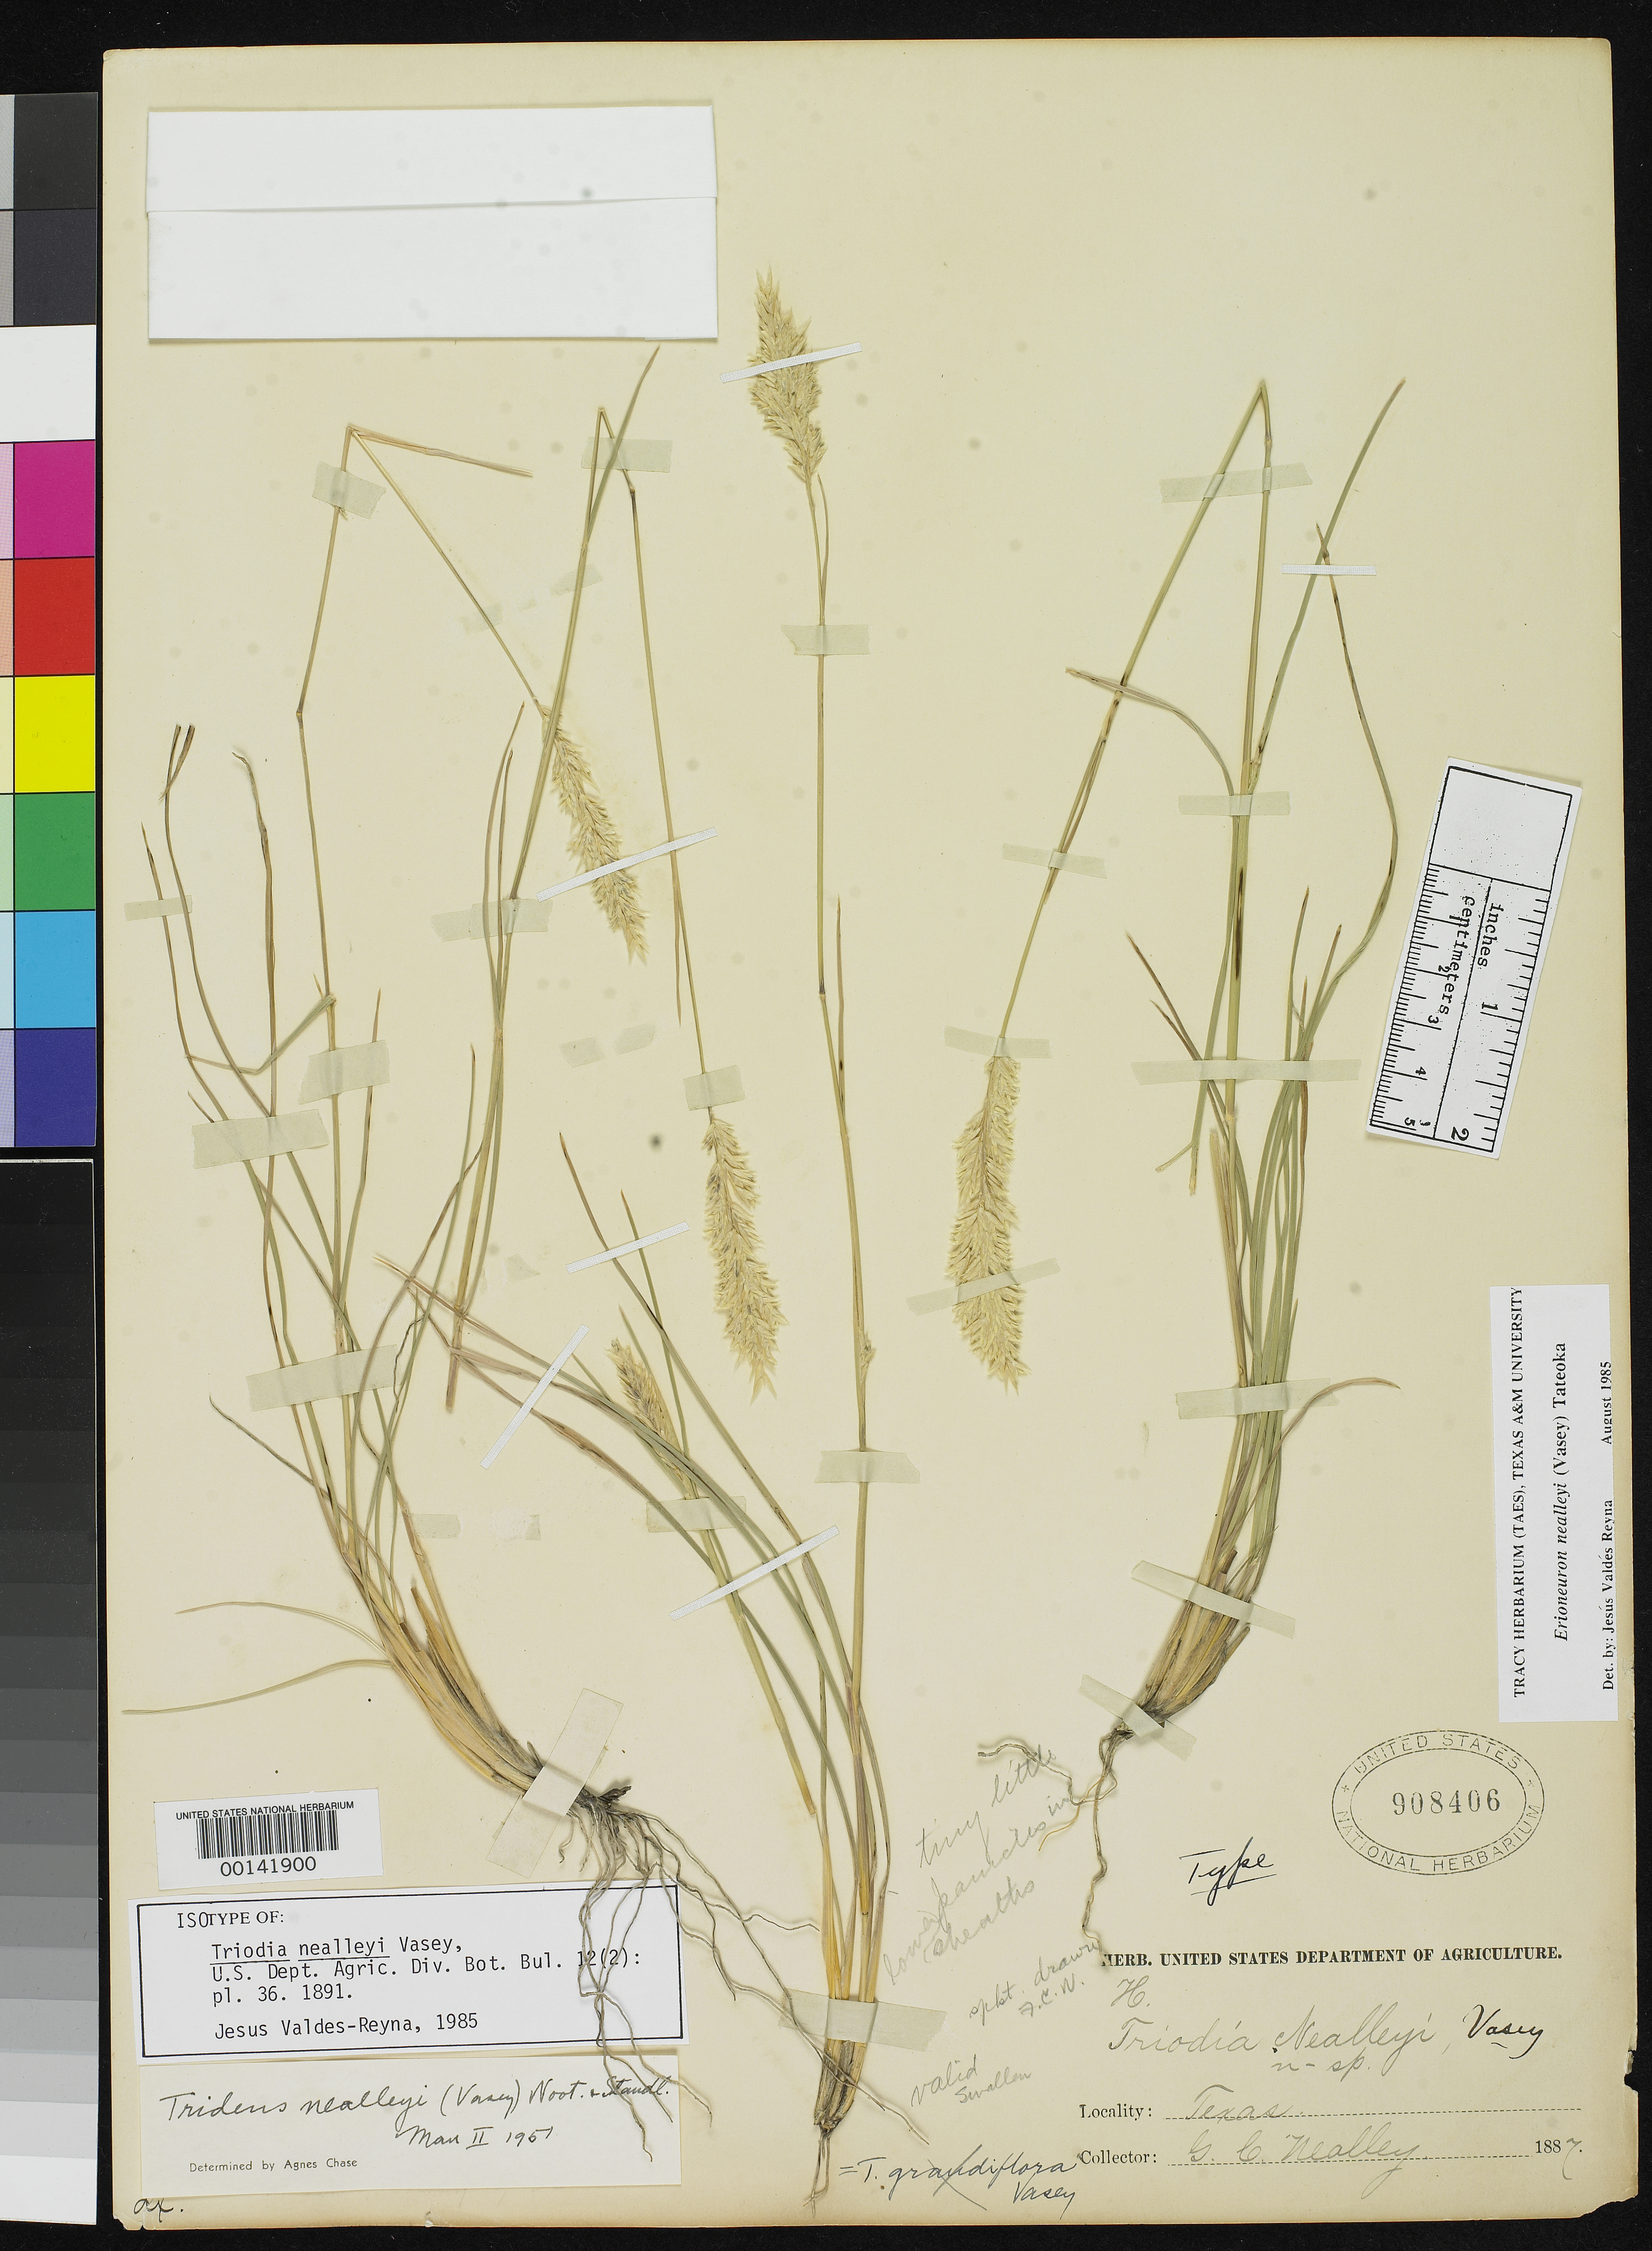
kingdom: Plantae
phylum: Tracheophyta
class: Liliopsida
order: Poales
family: Poaceae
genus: Triodia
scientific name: Triodia nealleyi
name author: Vasey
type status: Isotype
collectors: G. C. Nealley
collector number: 77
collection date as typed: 1887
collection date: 1887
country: United States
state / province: Texas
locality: Western Texas.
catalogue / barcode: US 908406